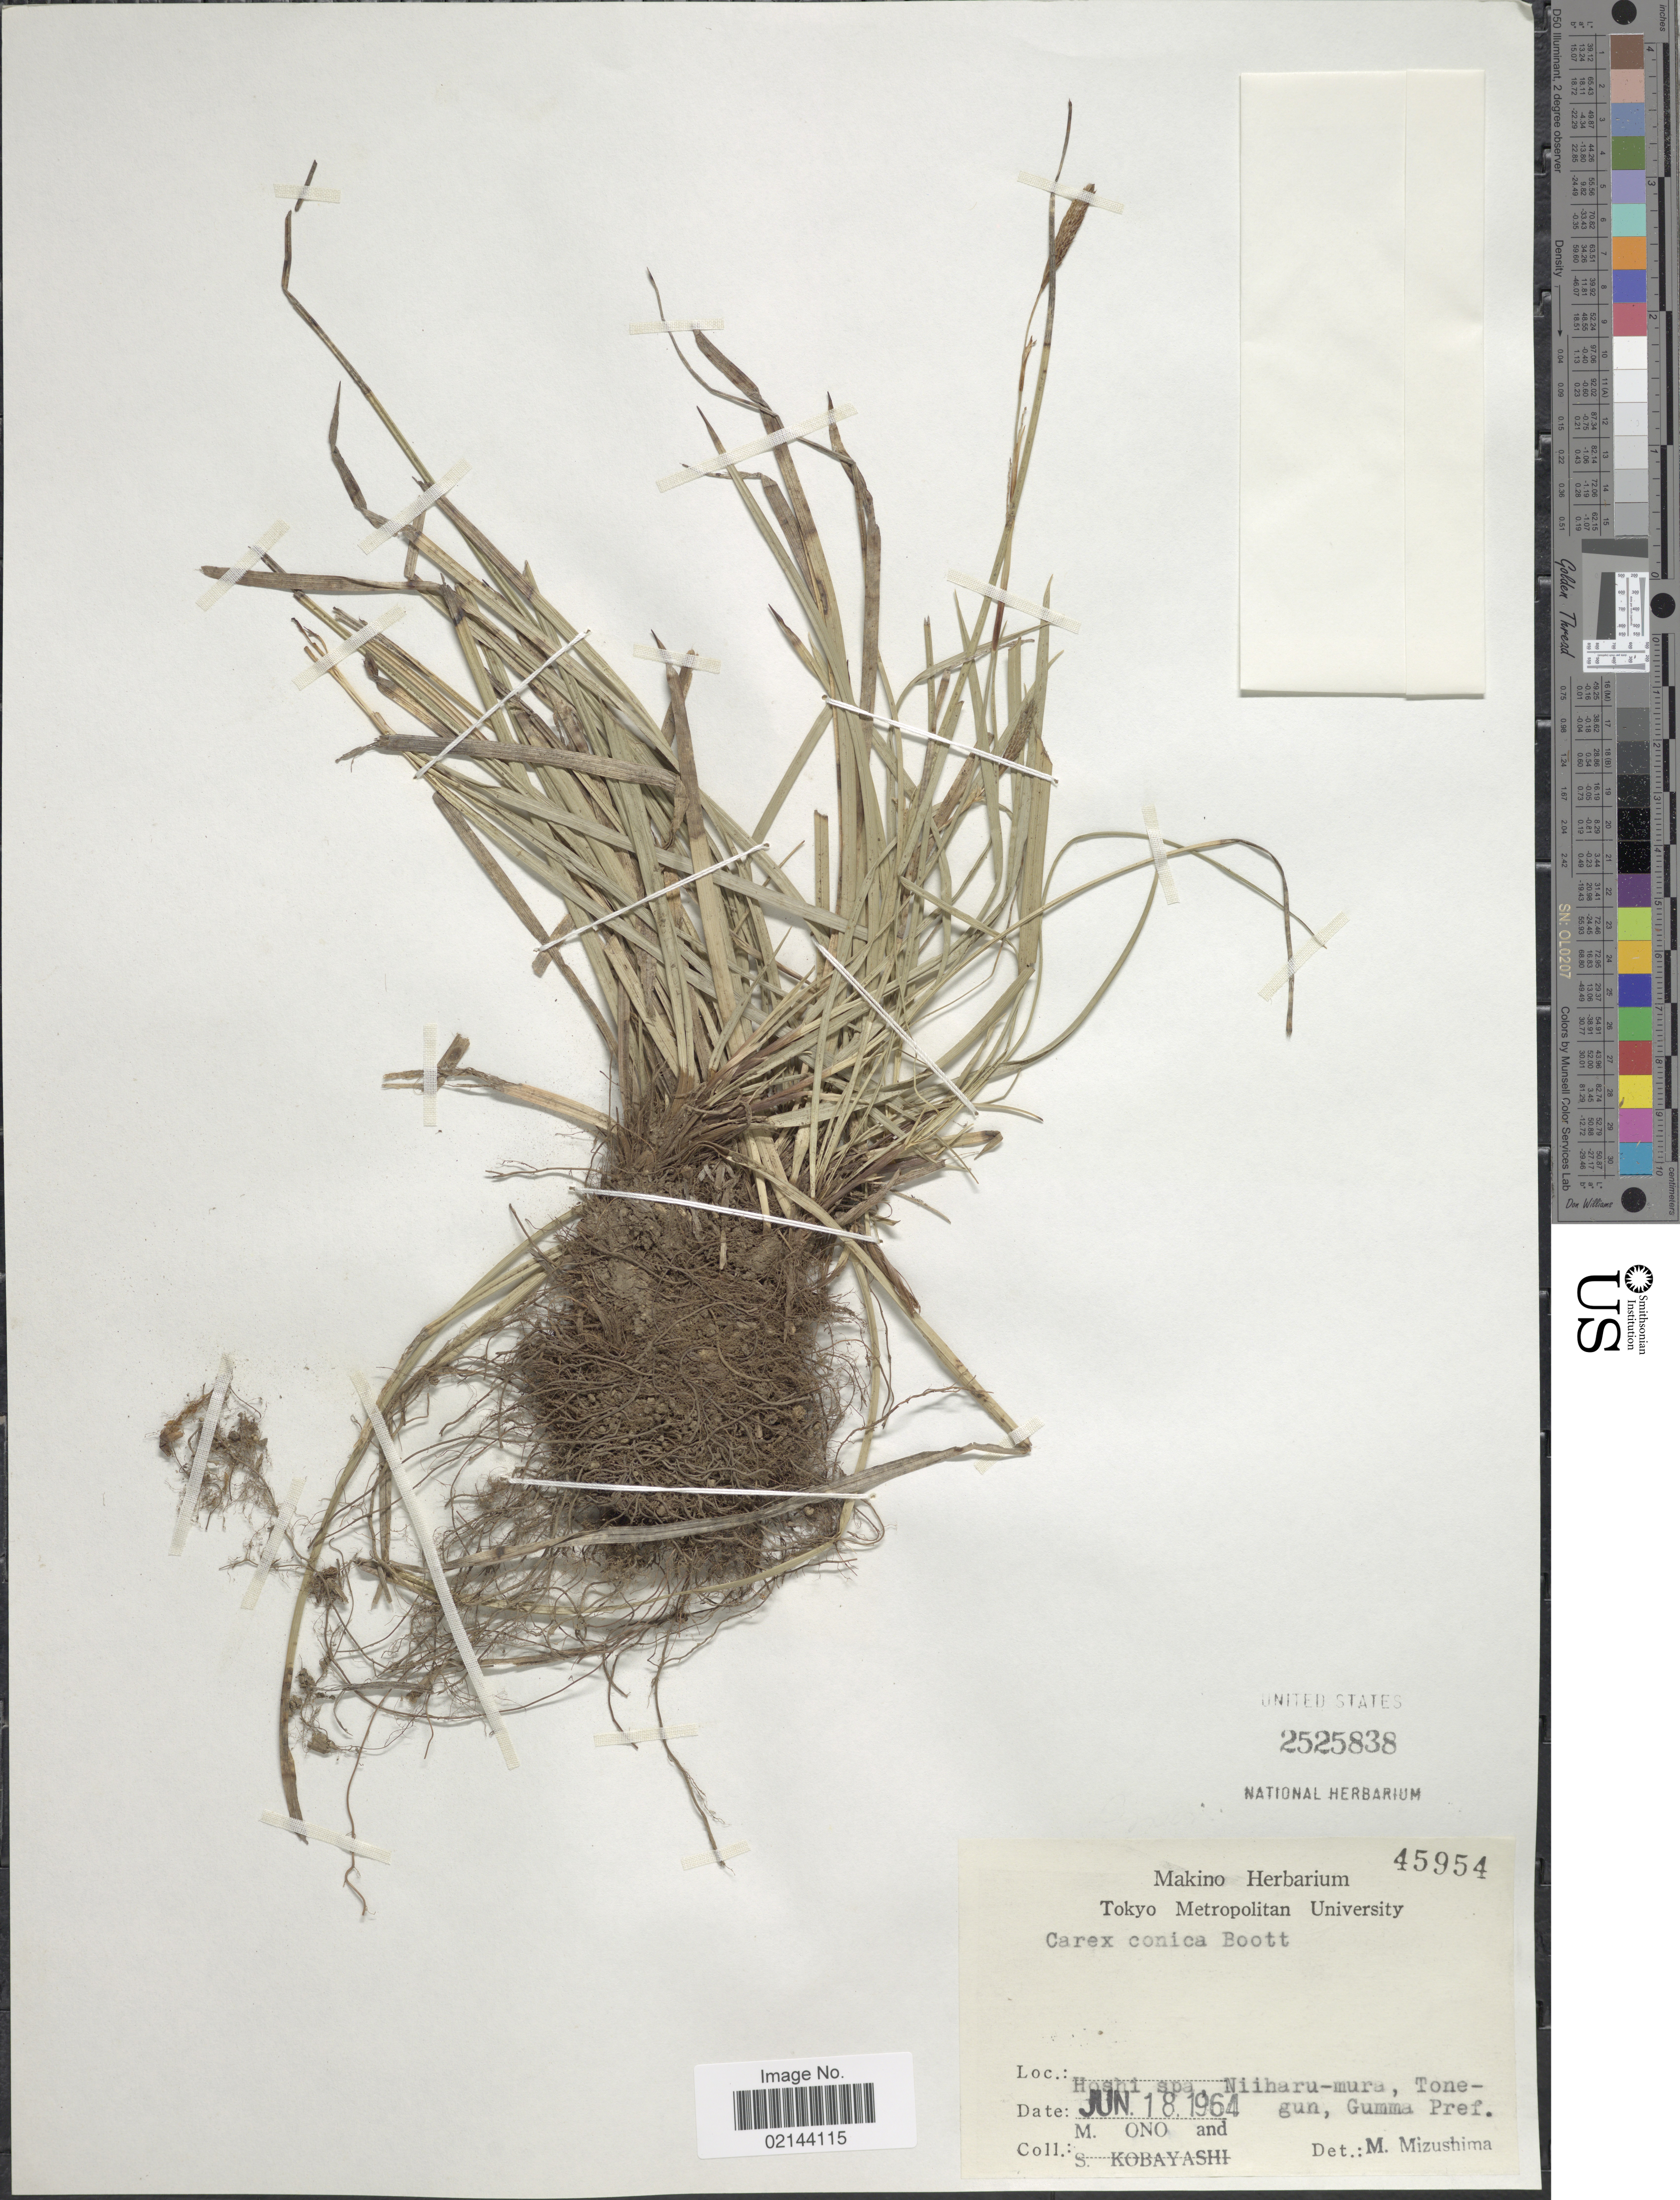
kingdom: Plantae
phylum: Tracheophyta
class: Liliopsida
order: Poales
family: Cyperaceae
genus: Carex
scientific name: Carex conica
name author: Boott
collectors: M. Ono & S. Kobayashi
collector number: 45954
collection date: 1964-06-18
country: Japan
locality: Hoshi spa, Niiharu-mura, Tonegun, Gunma Pref.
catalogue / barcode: US 2525838